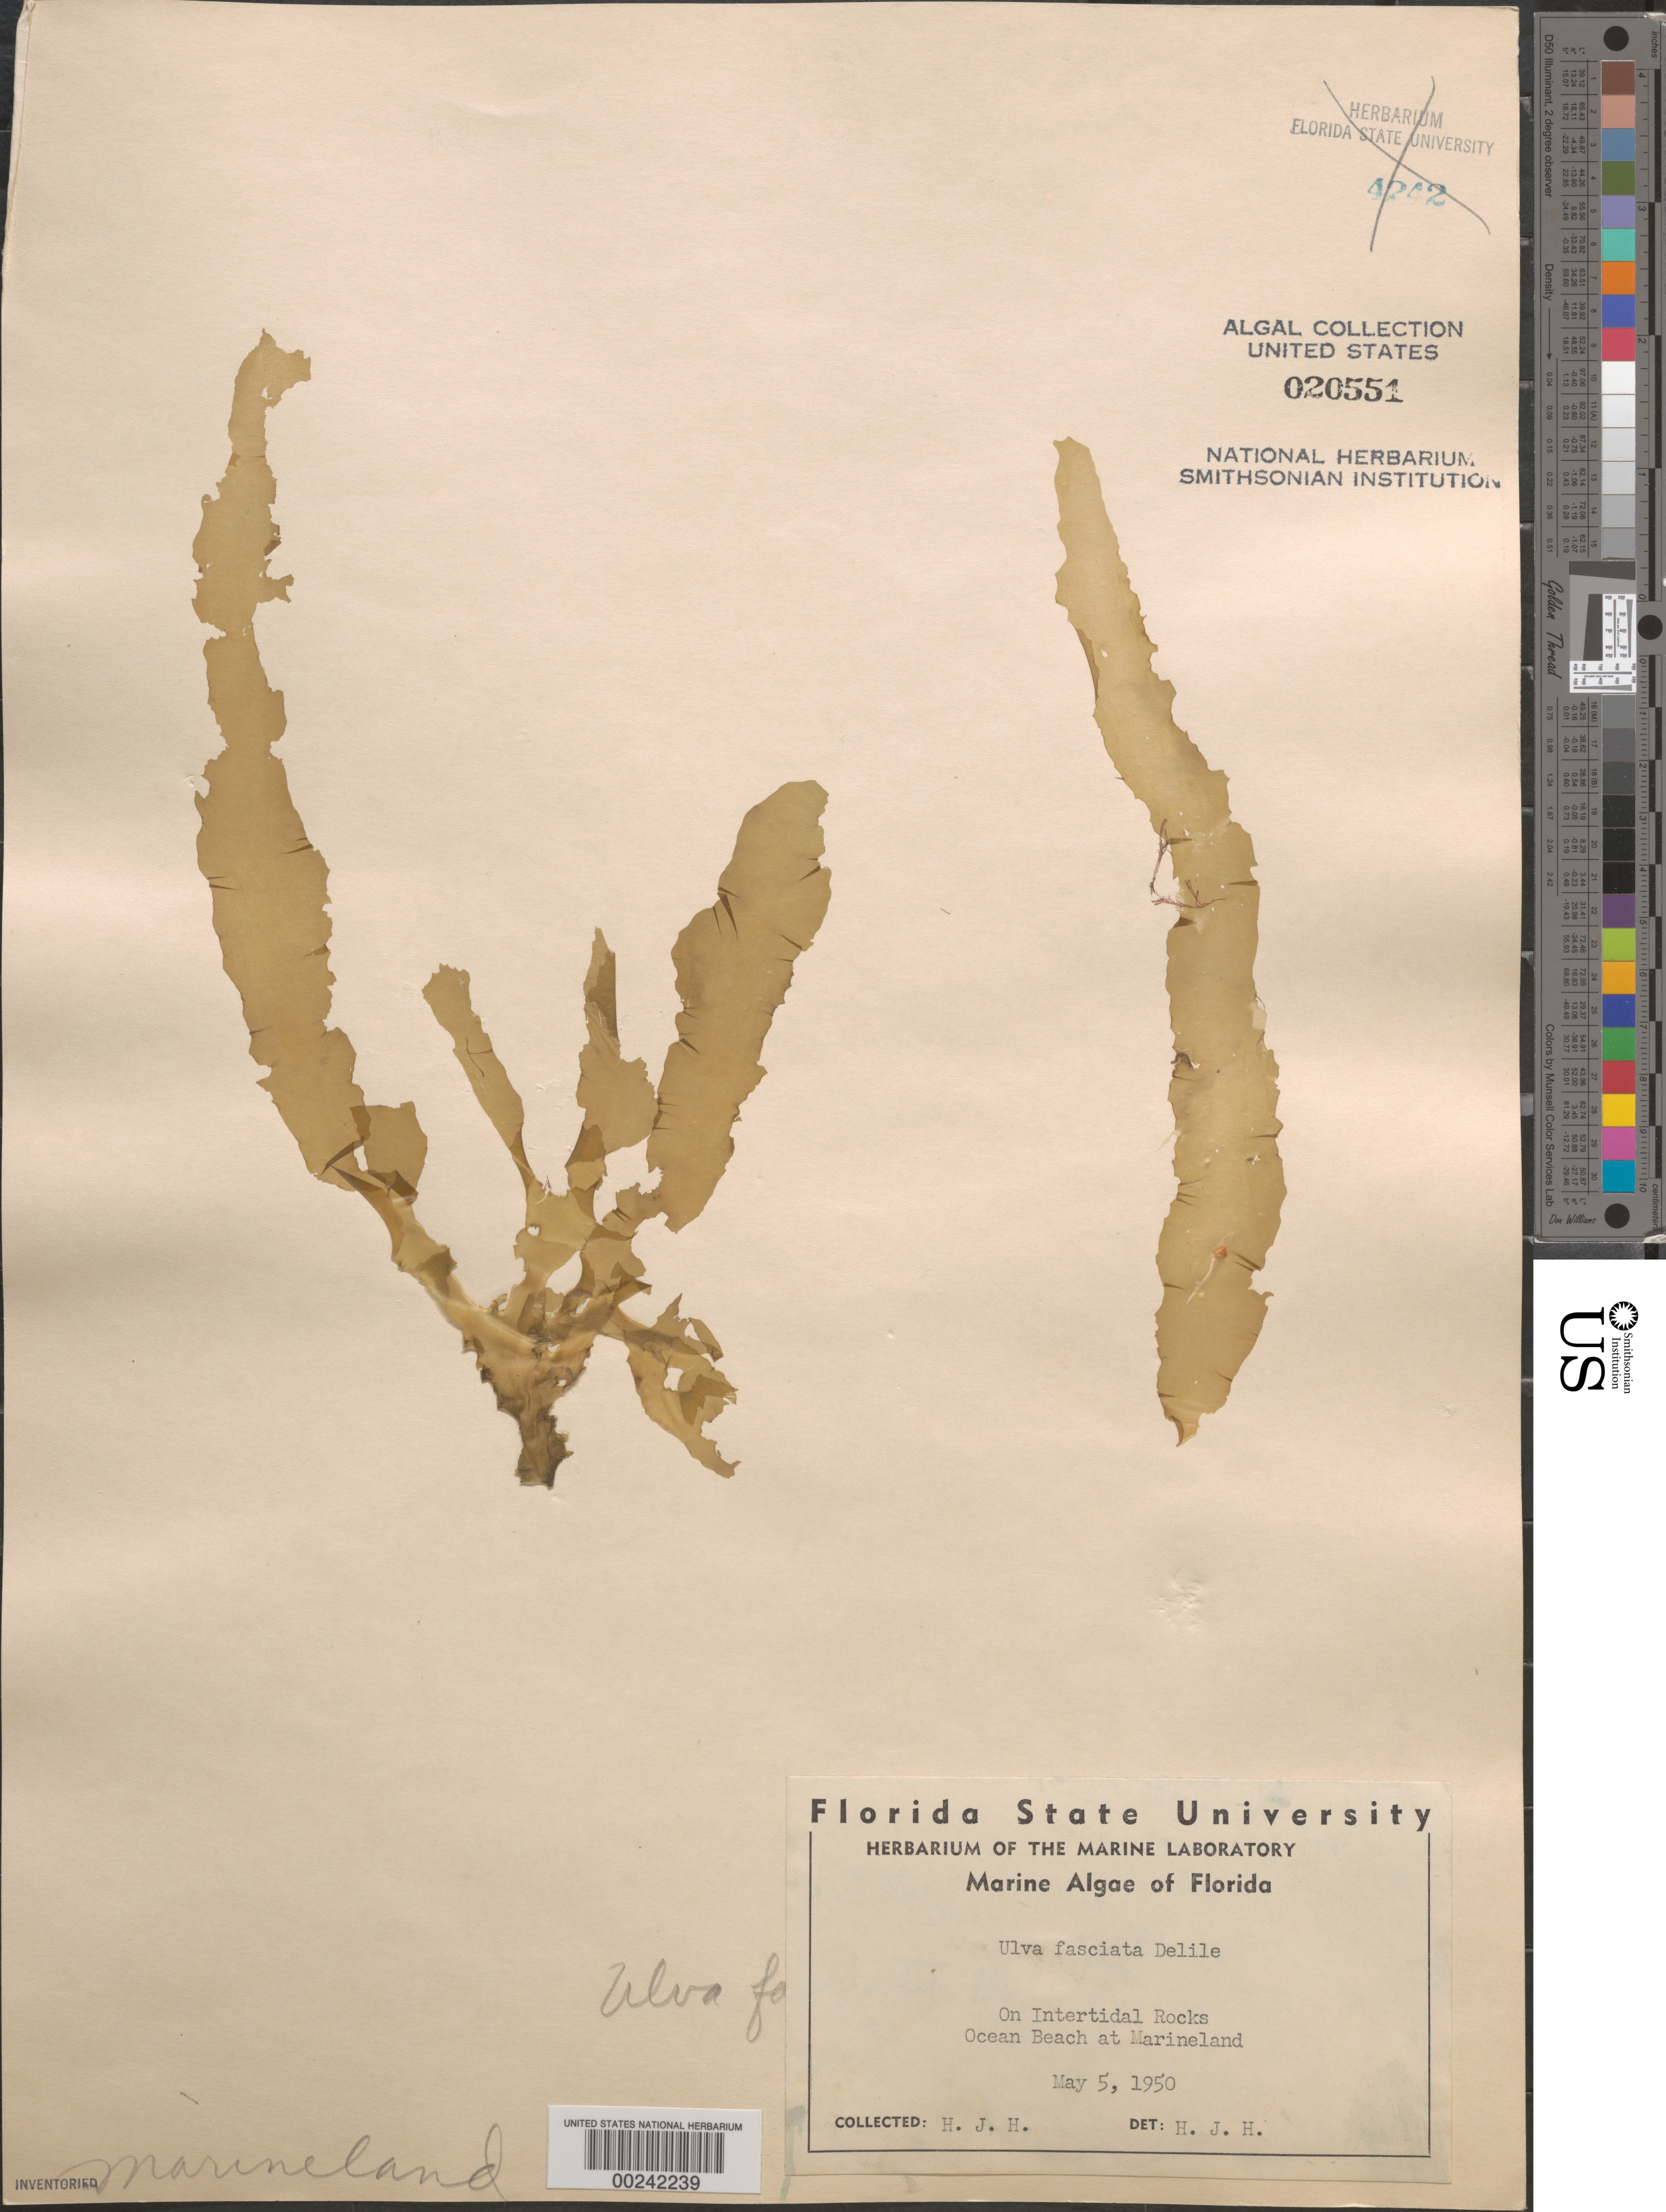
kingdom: Plantae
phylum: Chlorophyta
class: Ulvophyceae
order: Ulvales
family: Ulvaceae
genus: Ulva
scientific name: Ulva lactuca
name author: L.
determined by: Algae name updating Project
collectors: H. J. Humm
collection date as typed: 05 May 1950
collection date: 1950-05-05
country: United States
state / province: Florida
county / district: Flagler County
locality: Marineland ocean beach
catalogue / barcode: US 20551